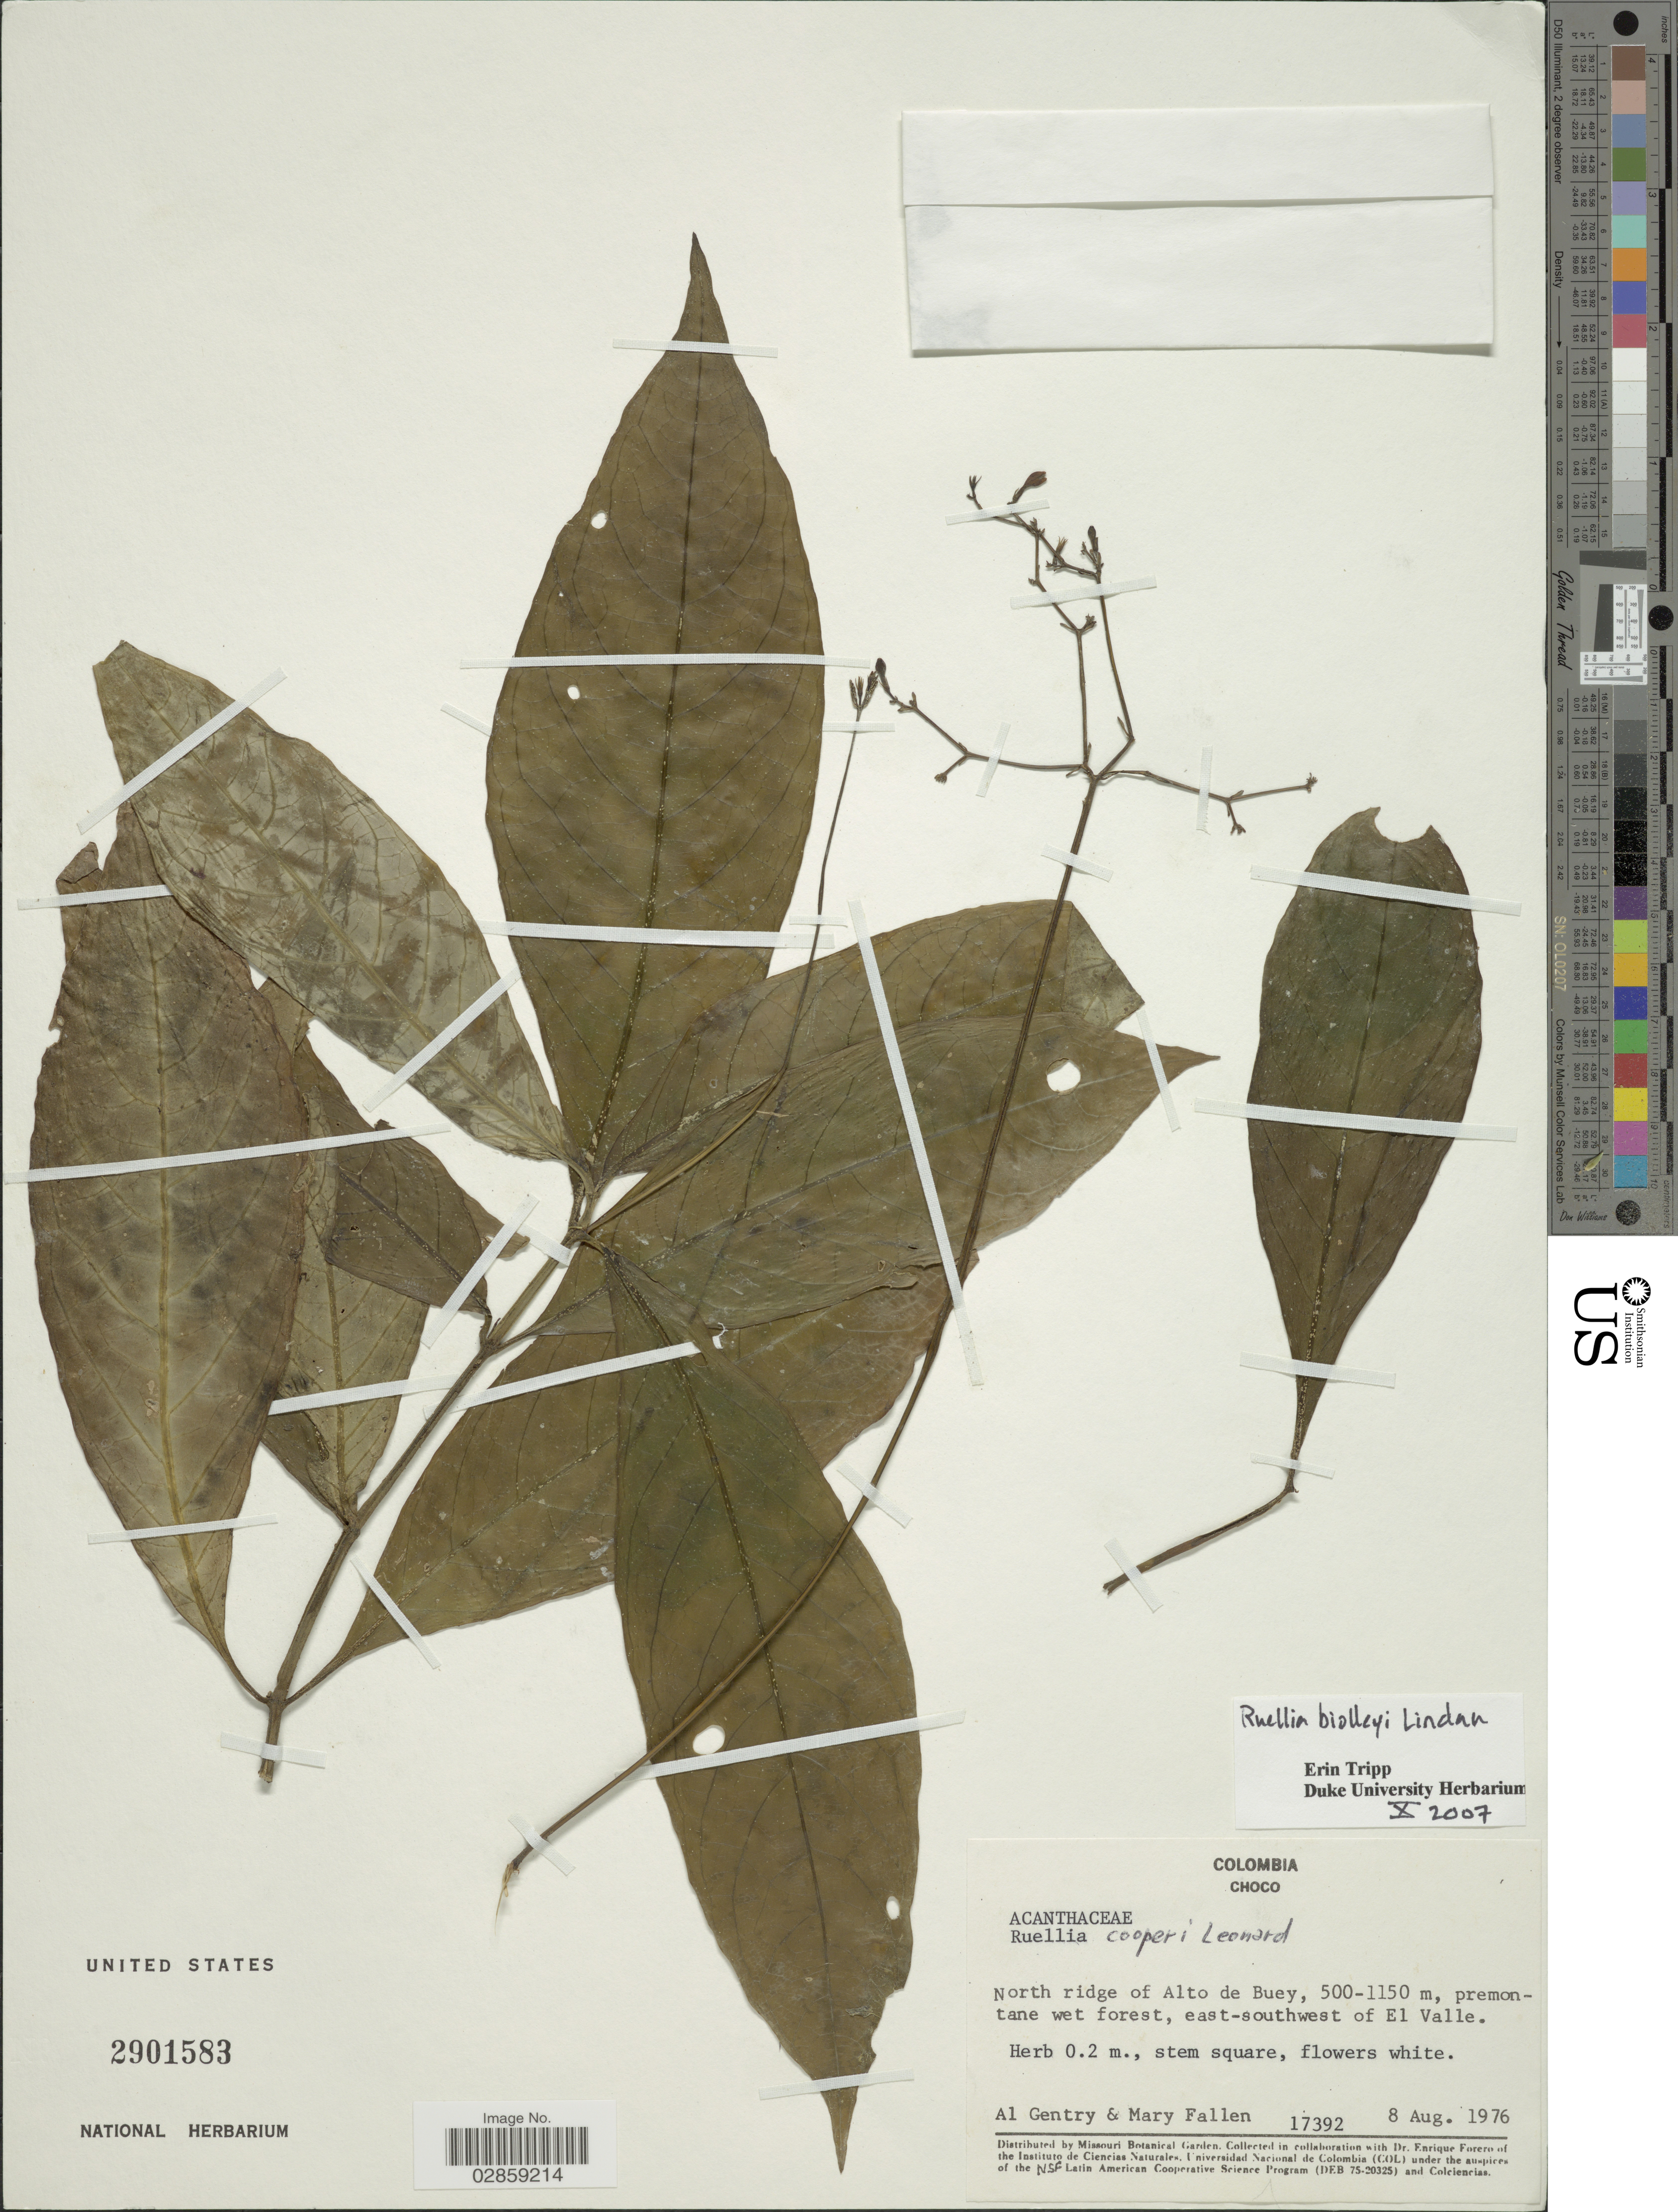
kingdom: Plantae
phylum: Tracheophyta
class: Magnoliopsida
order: Lamiales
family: Acanthaceae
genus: Ruellia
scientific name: Ruellia biolleyi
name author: Lindau in Pittier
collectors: A. H. Gentry & M. Fallen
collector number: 17392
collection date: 1976-08-08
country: Colombia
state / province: Chocó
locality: North ridge of Alto de Buey, east-southwest of El Valle.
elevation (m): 500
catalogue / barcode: US 2901583